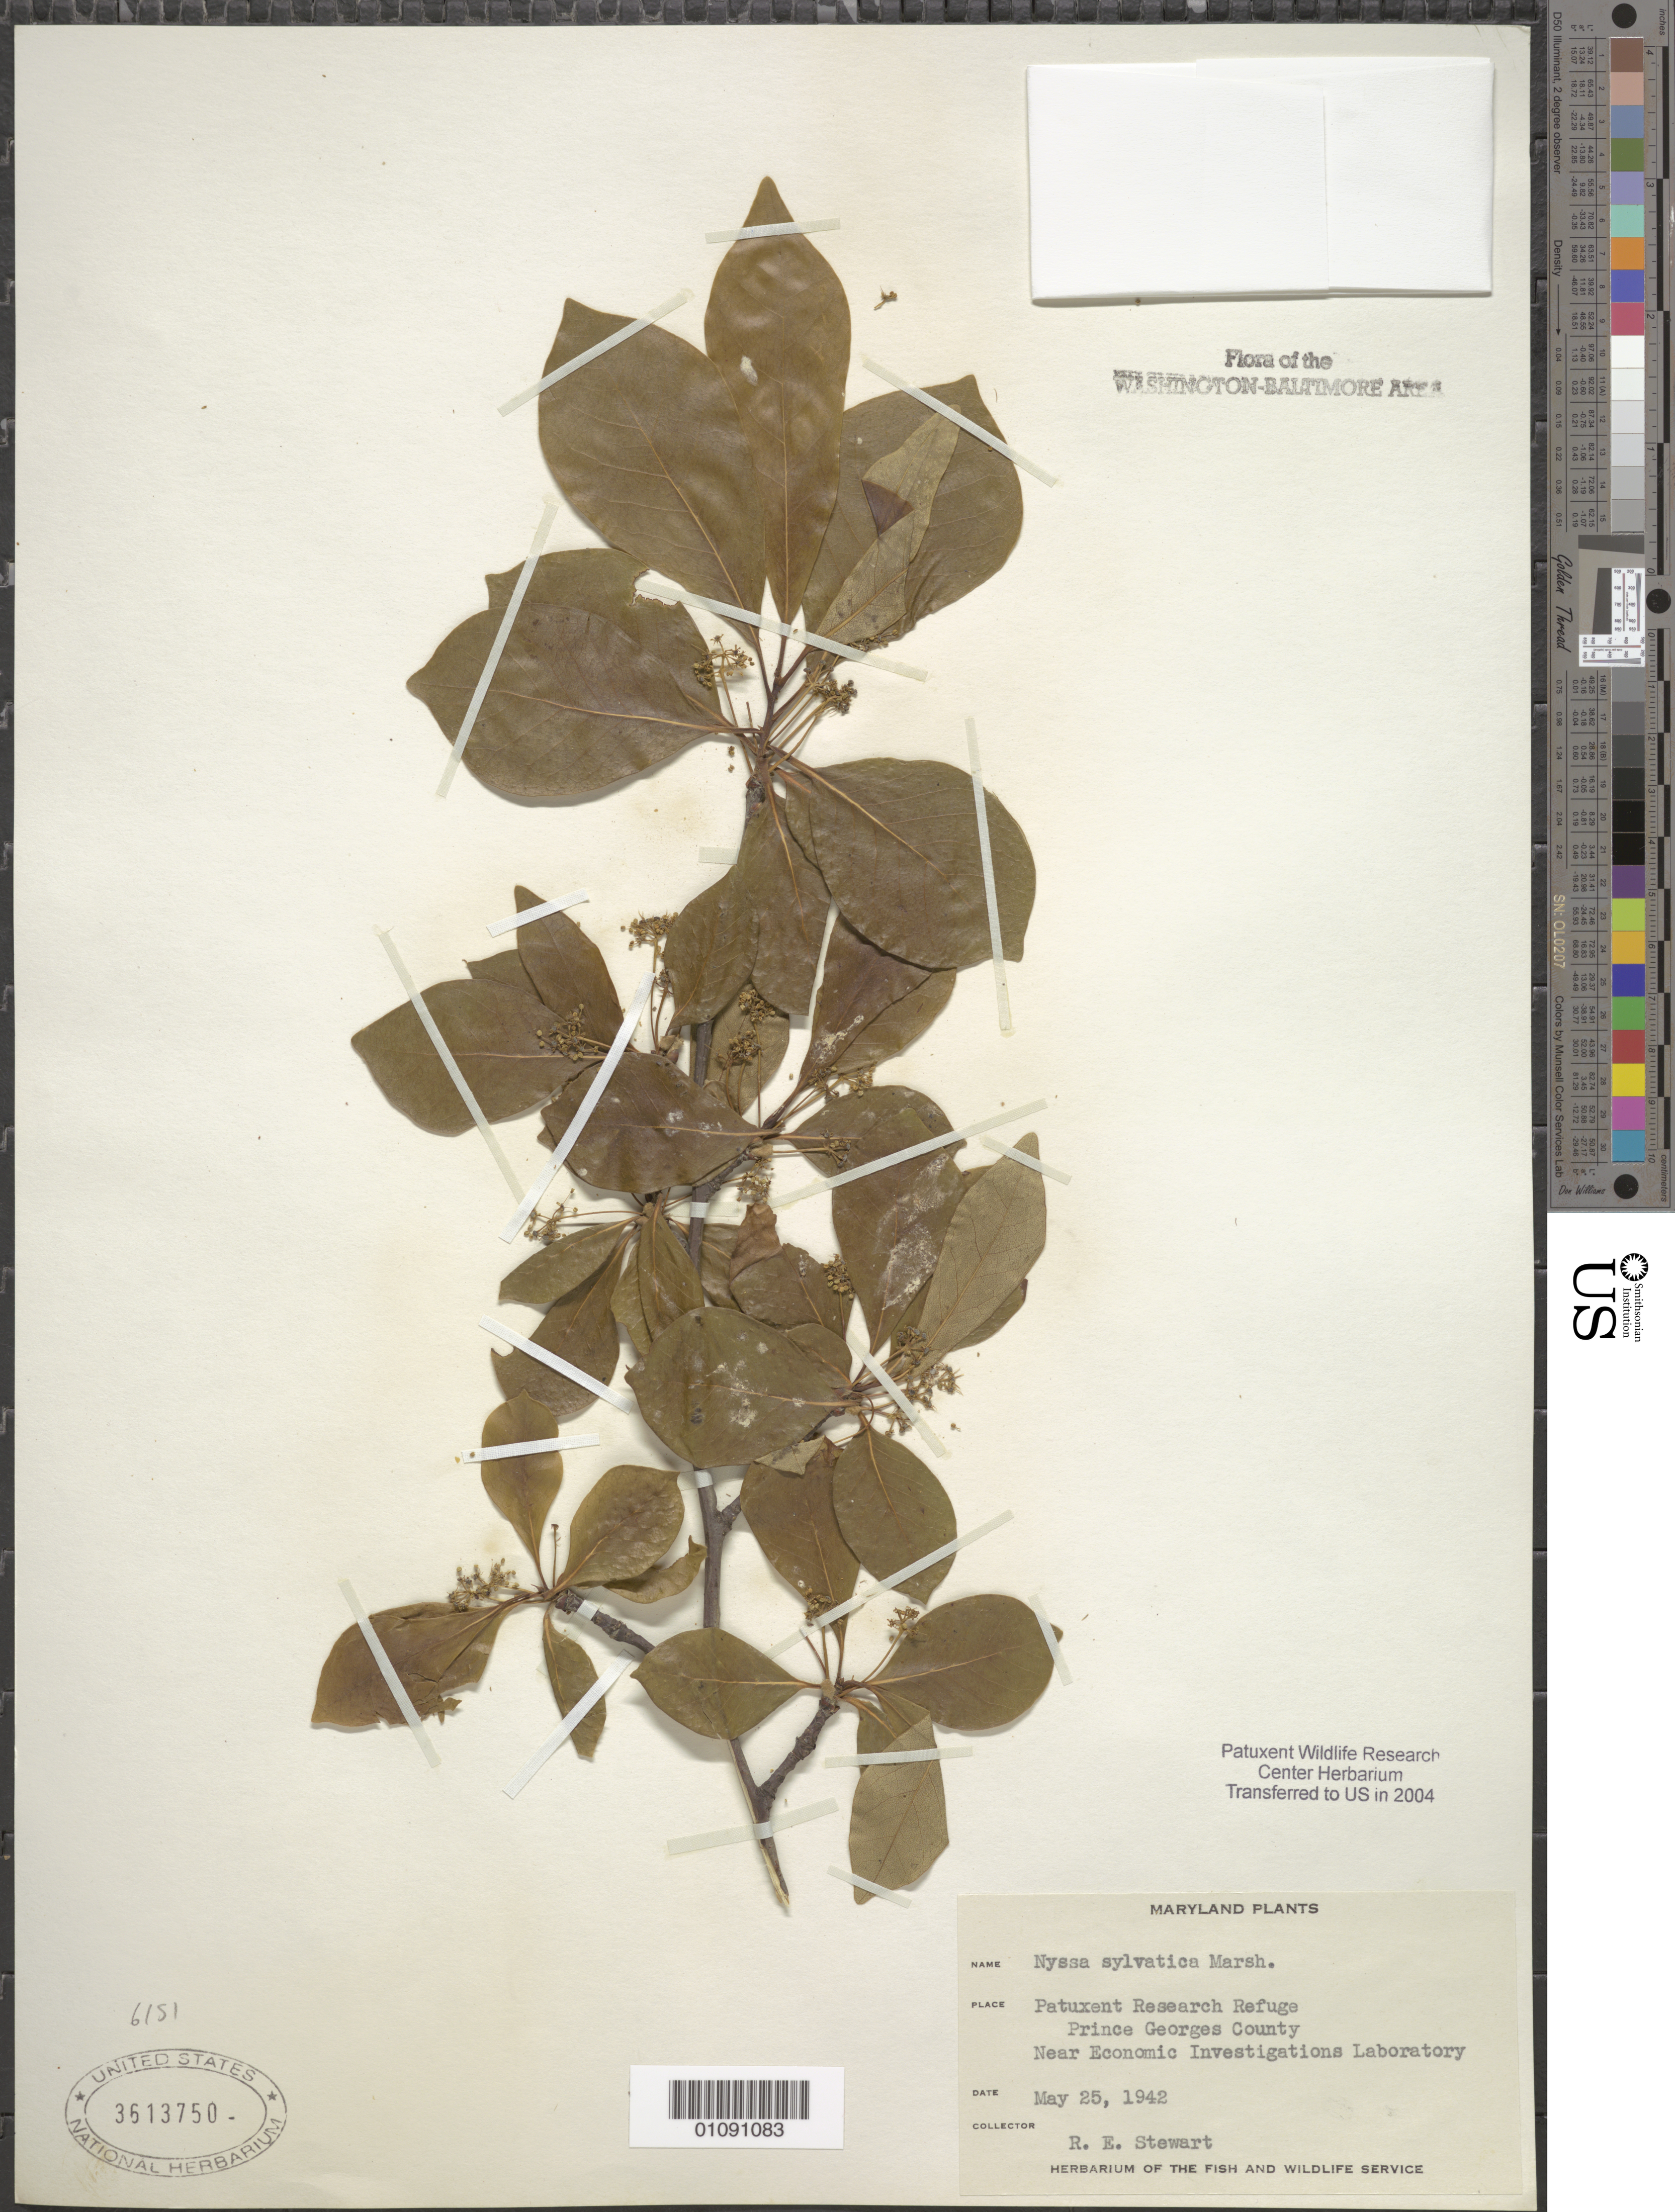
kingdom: Plantae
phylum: Tracheophyta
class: Magnoliopsida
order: Cornales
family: Nyssaceae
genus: Nyssa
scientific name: Nyssa sylvatica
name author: Marshall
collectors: R. Stewart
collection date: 1942-05-25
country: United States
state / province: Maryland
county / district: Prince George's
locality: Patuxent Wildlife Refuge. Near Economic Investigations Laboratory.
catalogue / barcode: US 3613750